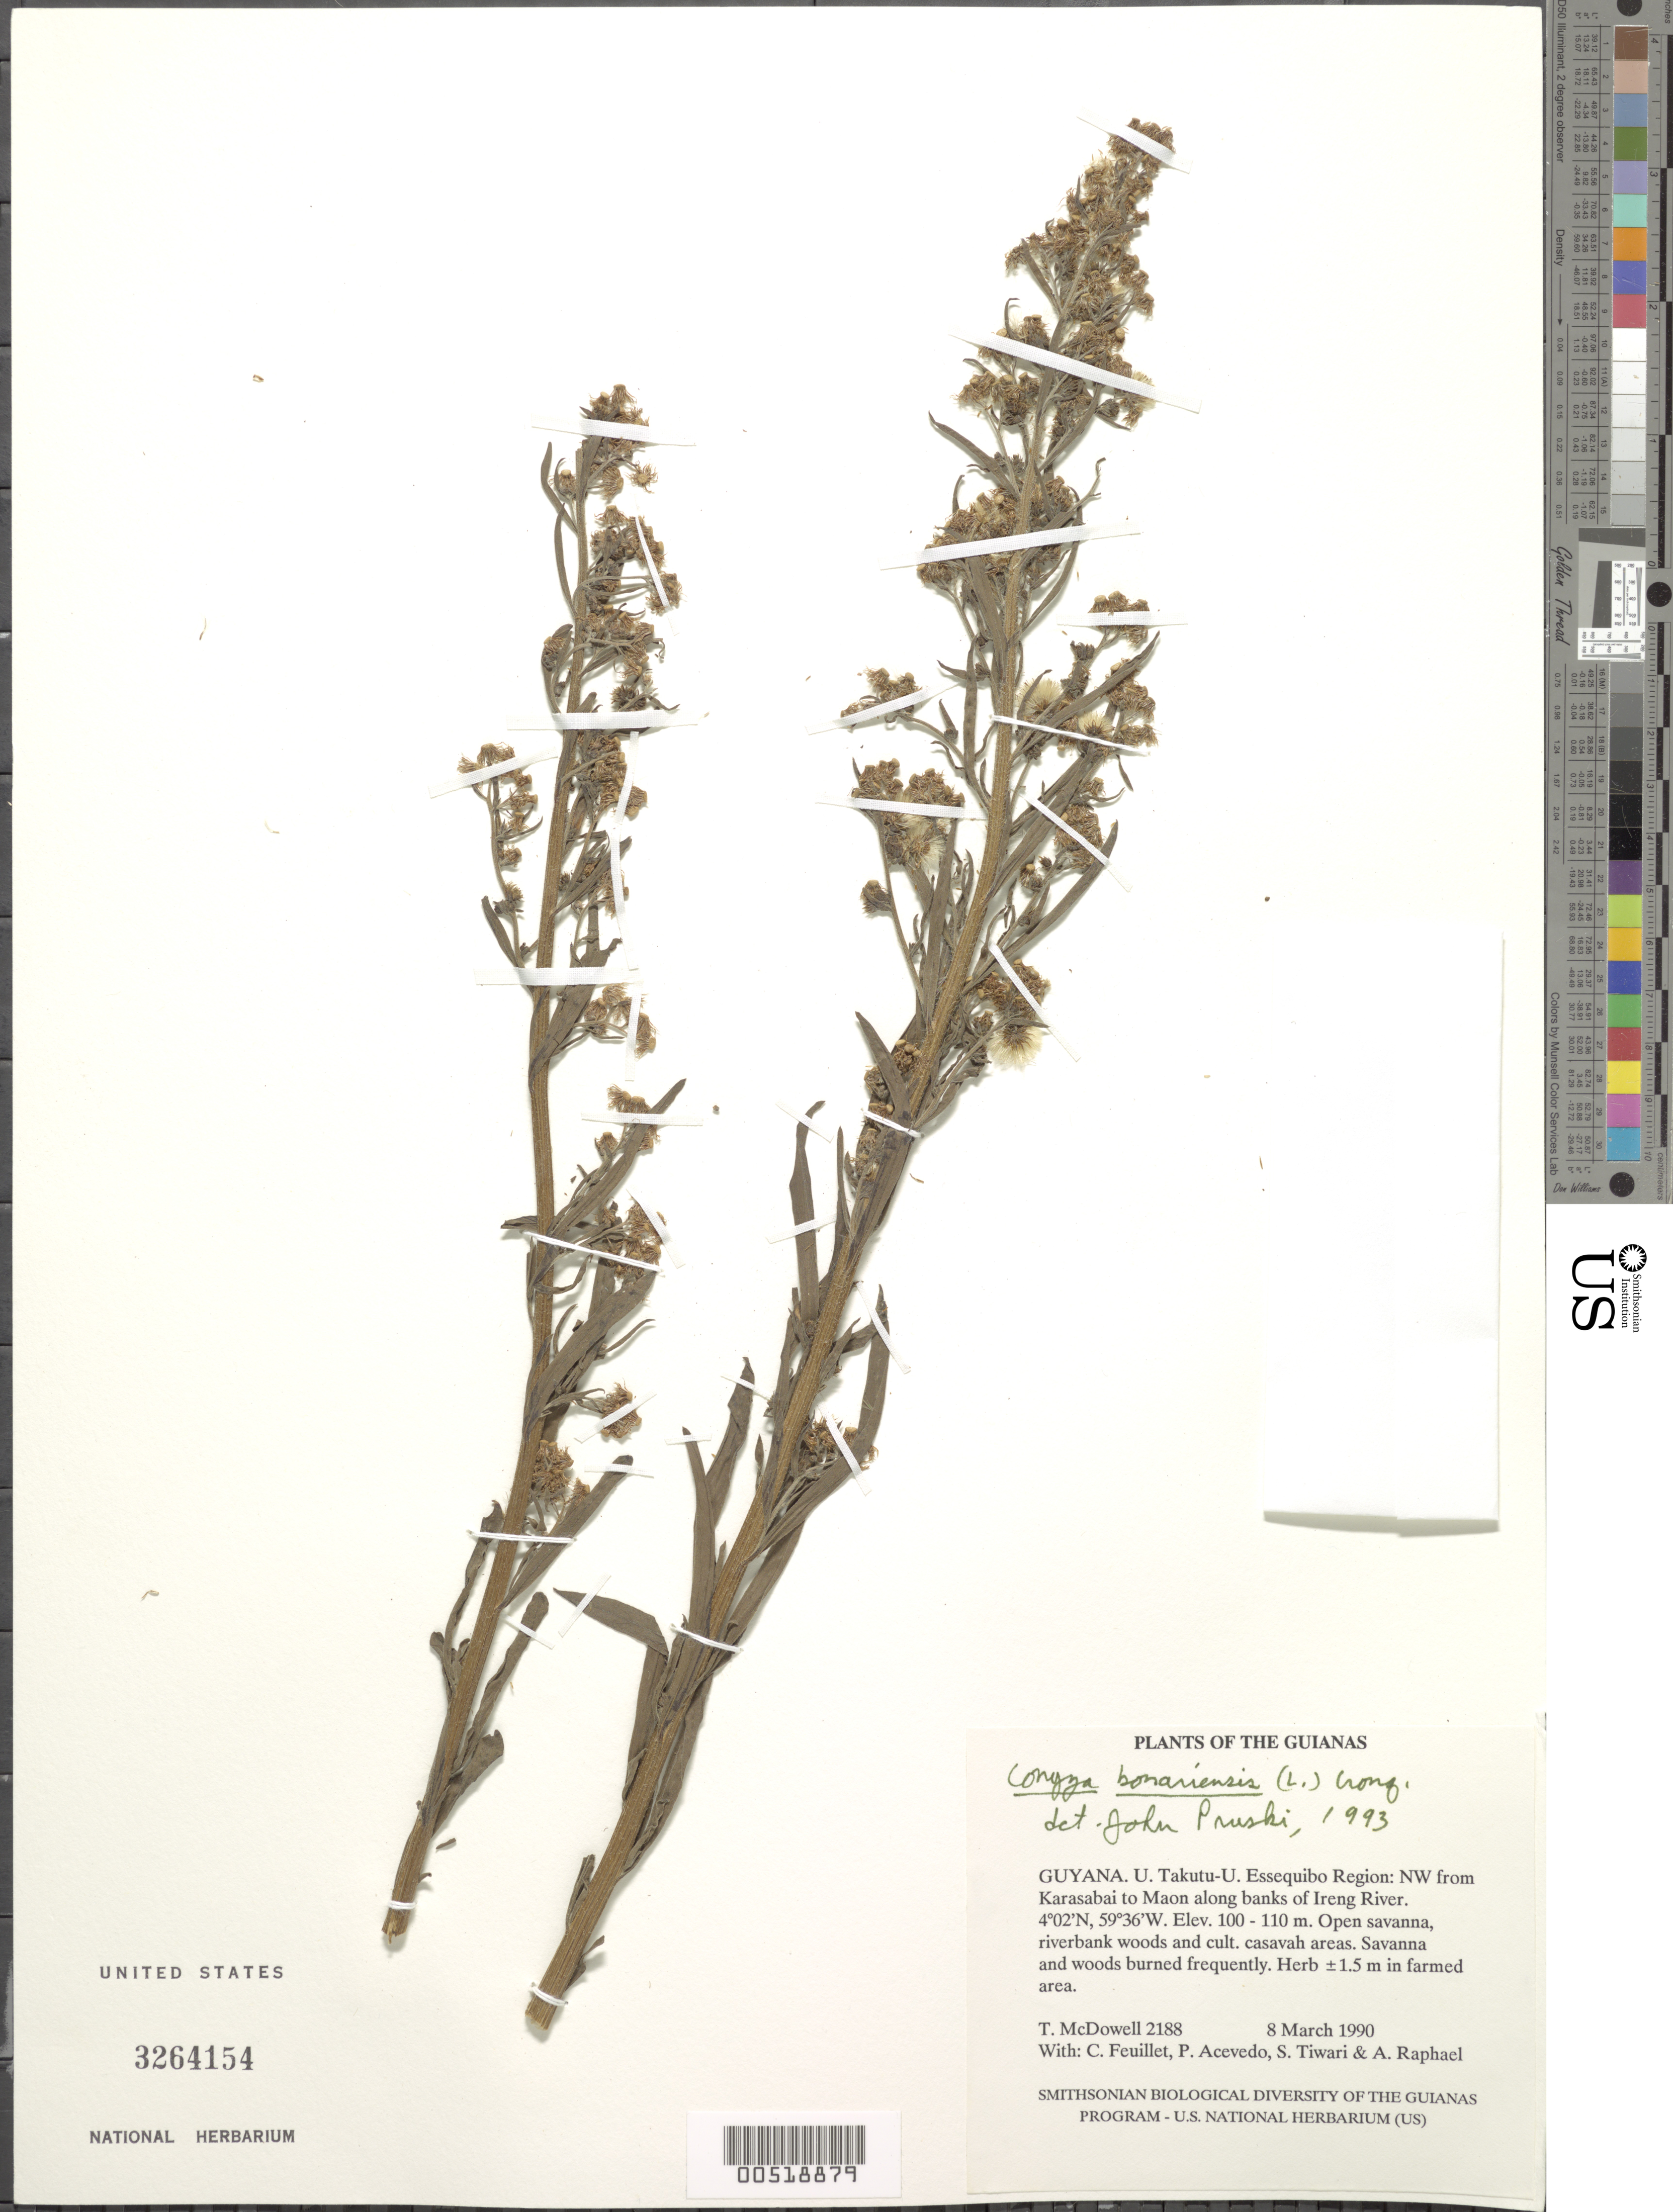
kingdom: Plantae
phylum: Tracheophyta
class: Magnoliopsida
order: Asterales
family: Asteraceae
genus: Conyza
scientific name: Conyza bonariensis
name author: (L.) Cronq.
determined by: Pruski, J. F.; Funk, V. A.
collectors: T. McDowell, C. Feuillet, P. Acevedo-Rodr., S. Tiwari & A. Raphael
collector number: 2188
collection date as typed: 8 March 1990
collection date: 1990-03-08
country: Guyana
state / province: U. Takutu-U. Essequibo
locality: NW from Karasabai to Maon along banks of Ireng River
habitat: Open savanna, riverbank woods and cultivated cassava areas. Savanna and woods burned frequently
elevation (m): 100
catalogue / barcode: US 3264154